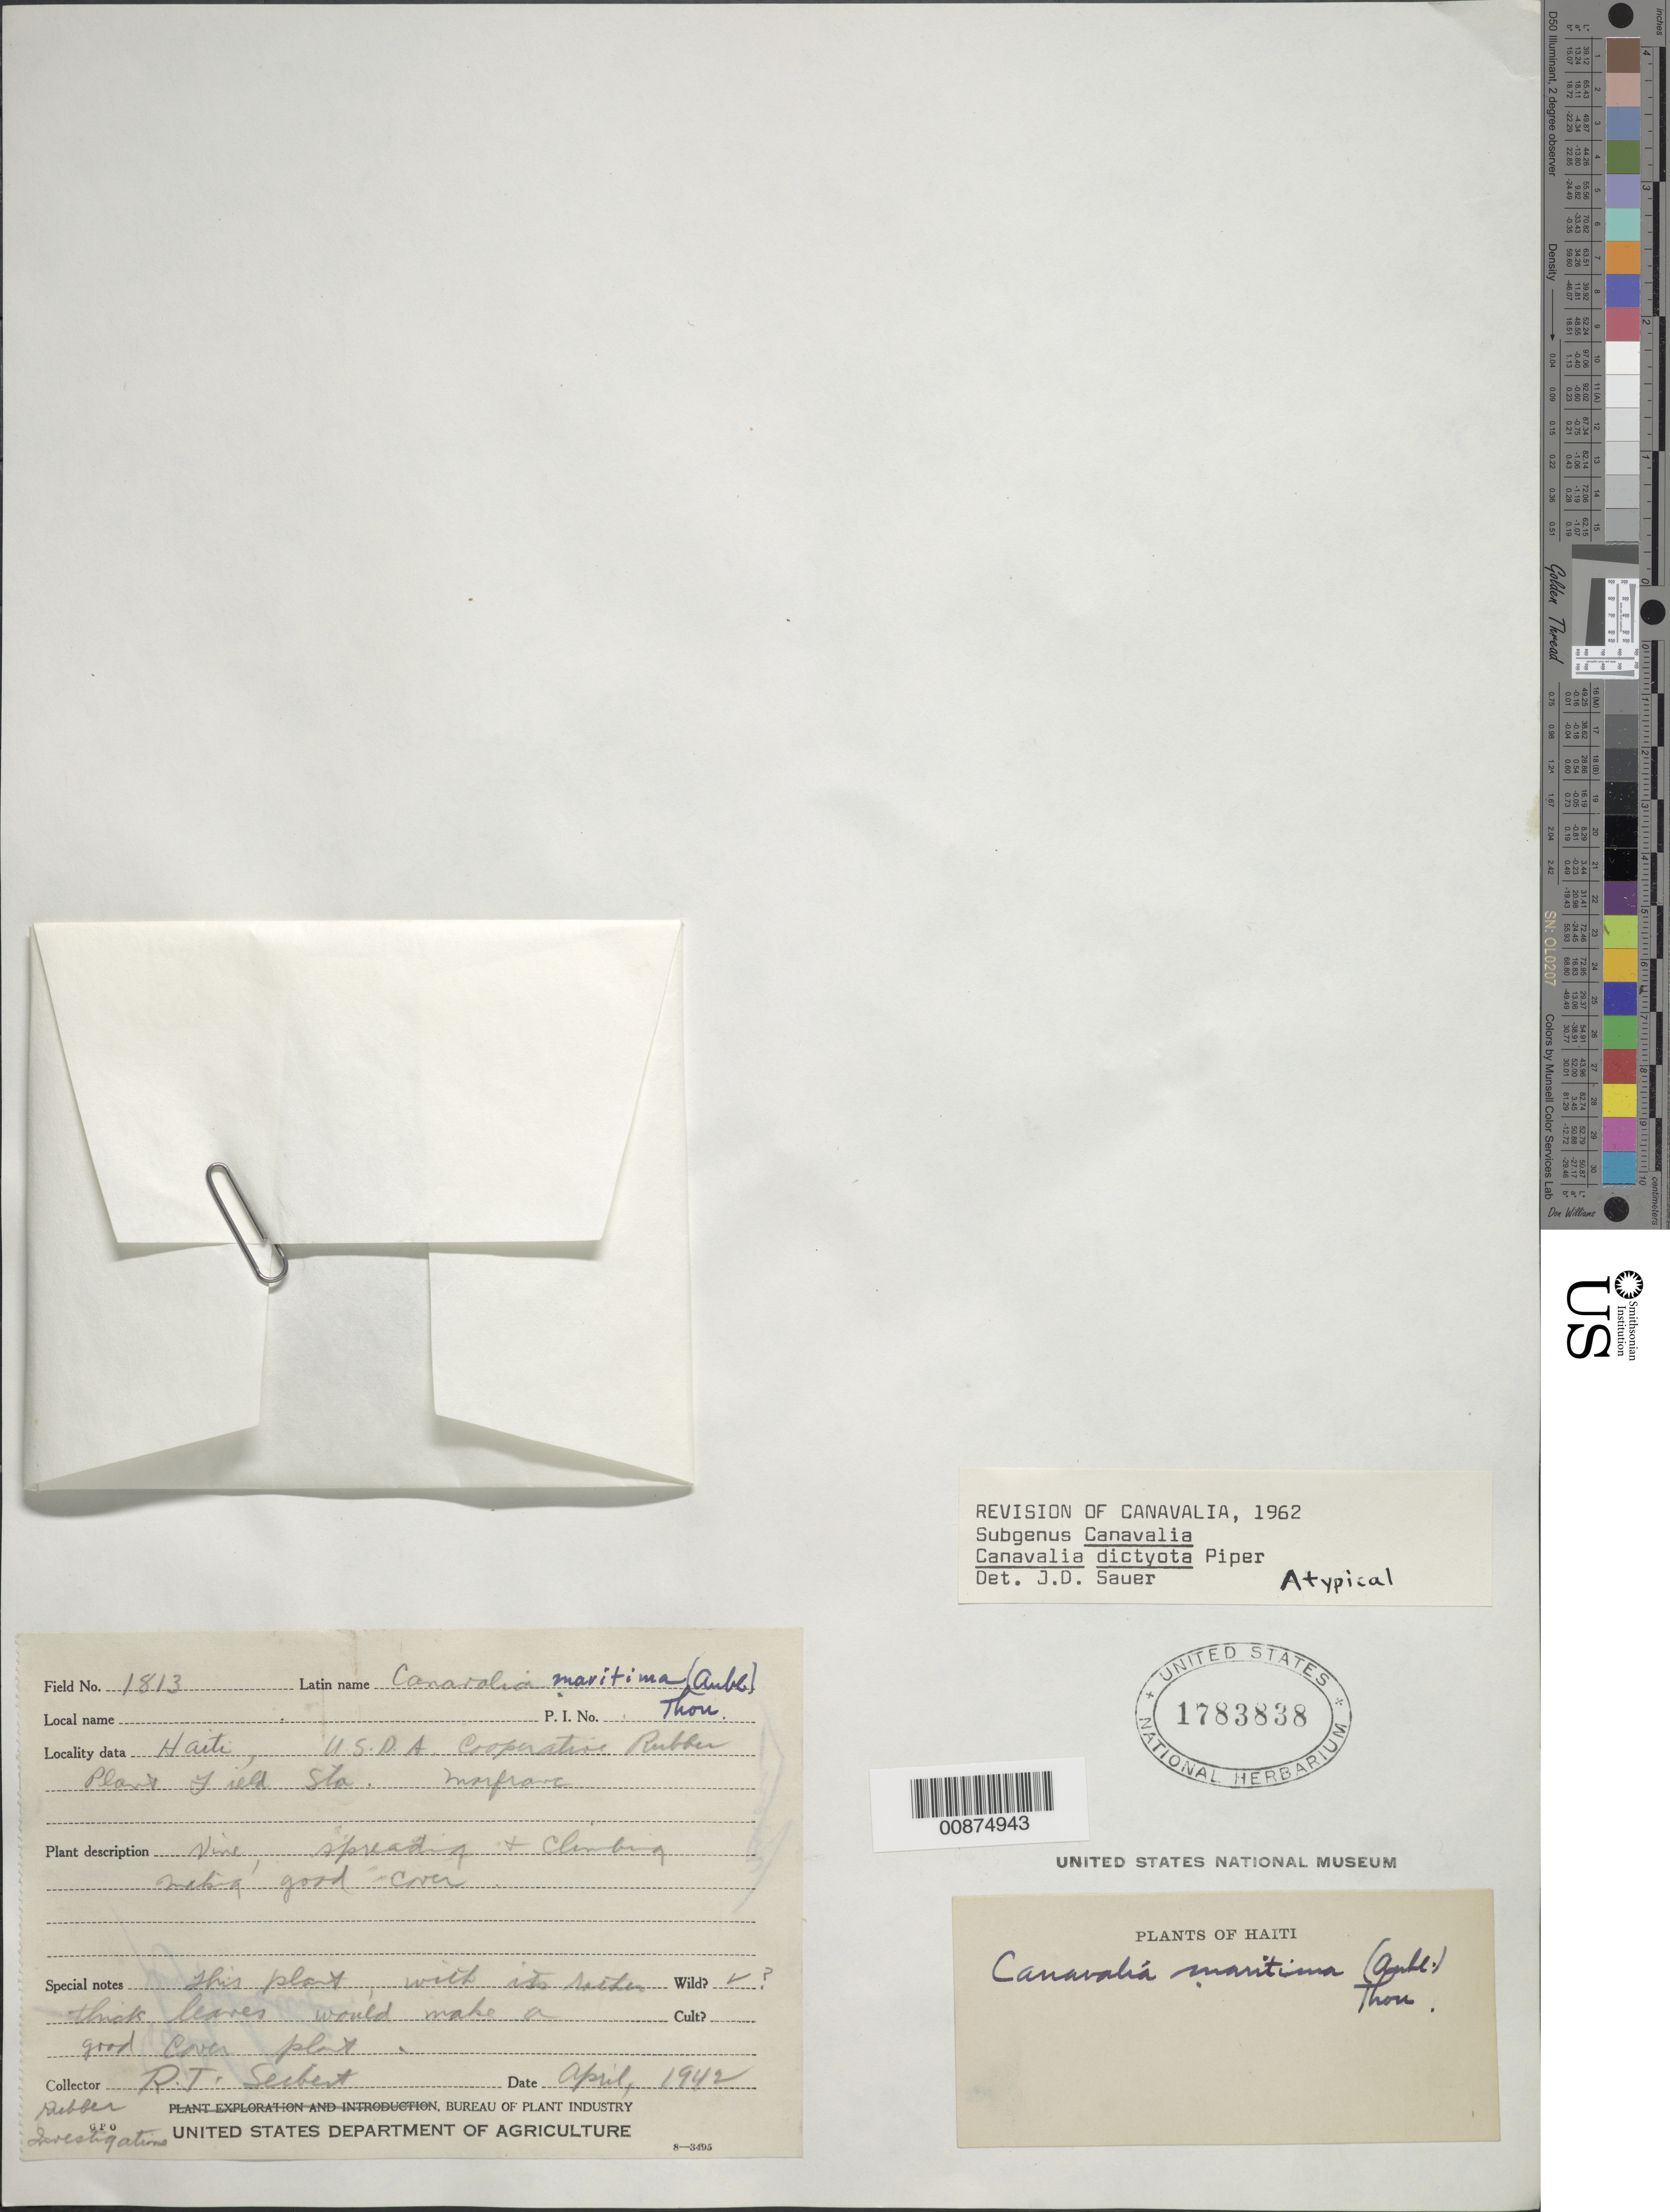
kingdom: Plantae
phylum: Tracheophyta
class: Magnoliopsida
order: Fabales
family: Fabaceae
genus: Canavalia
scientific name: Canavalia dictyota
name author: Piper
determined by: Sauer, J. D.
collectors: R. J. Seibert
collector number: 1813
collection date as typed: Apr 1942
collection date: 1942-04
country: Haiti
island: Hispaniola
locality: U.S.D>A. Cooperative Rubber Plant Field Sta. Marfranc.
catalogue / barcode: US 1783838